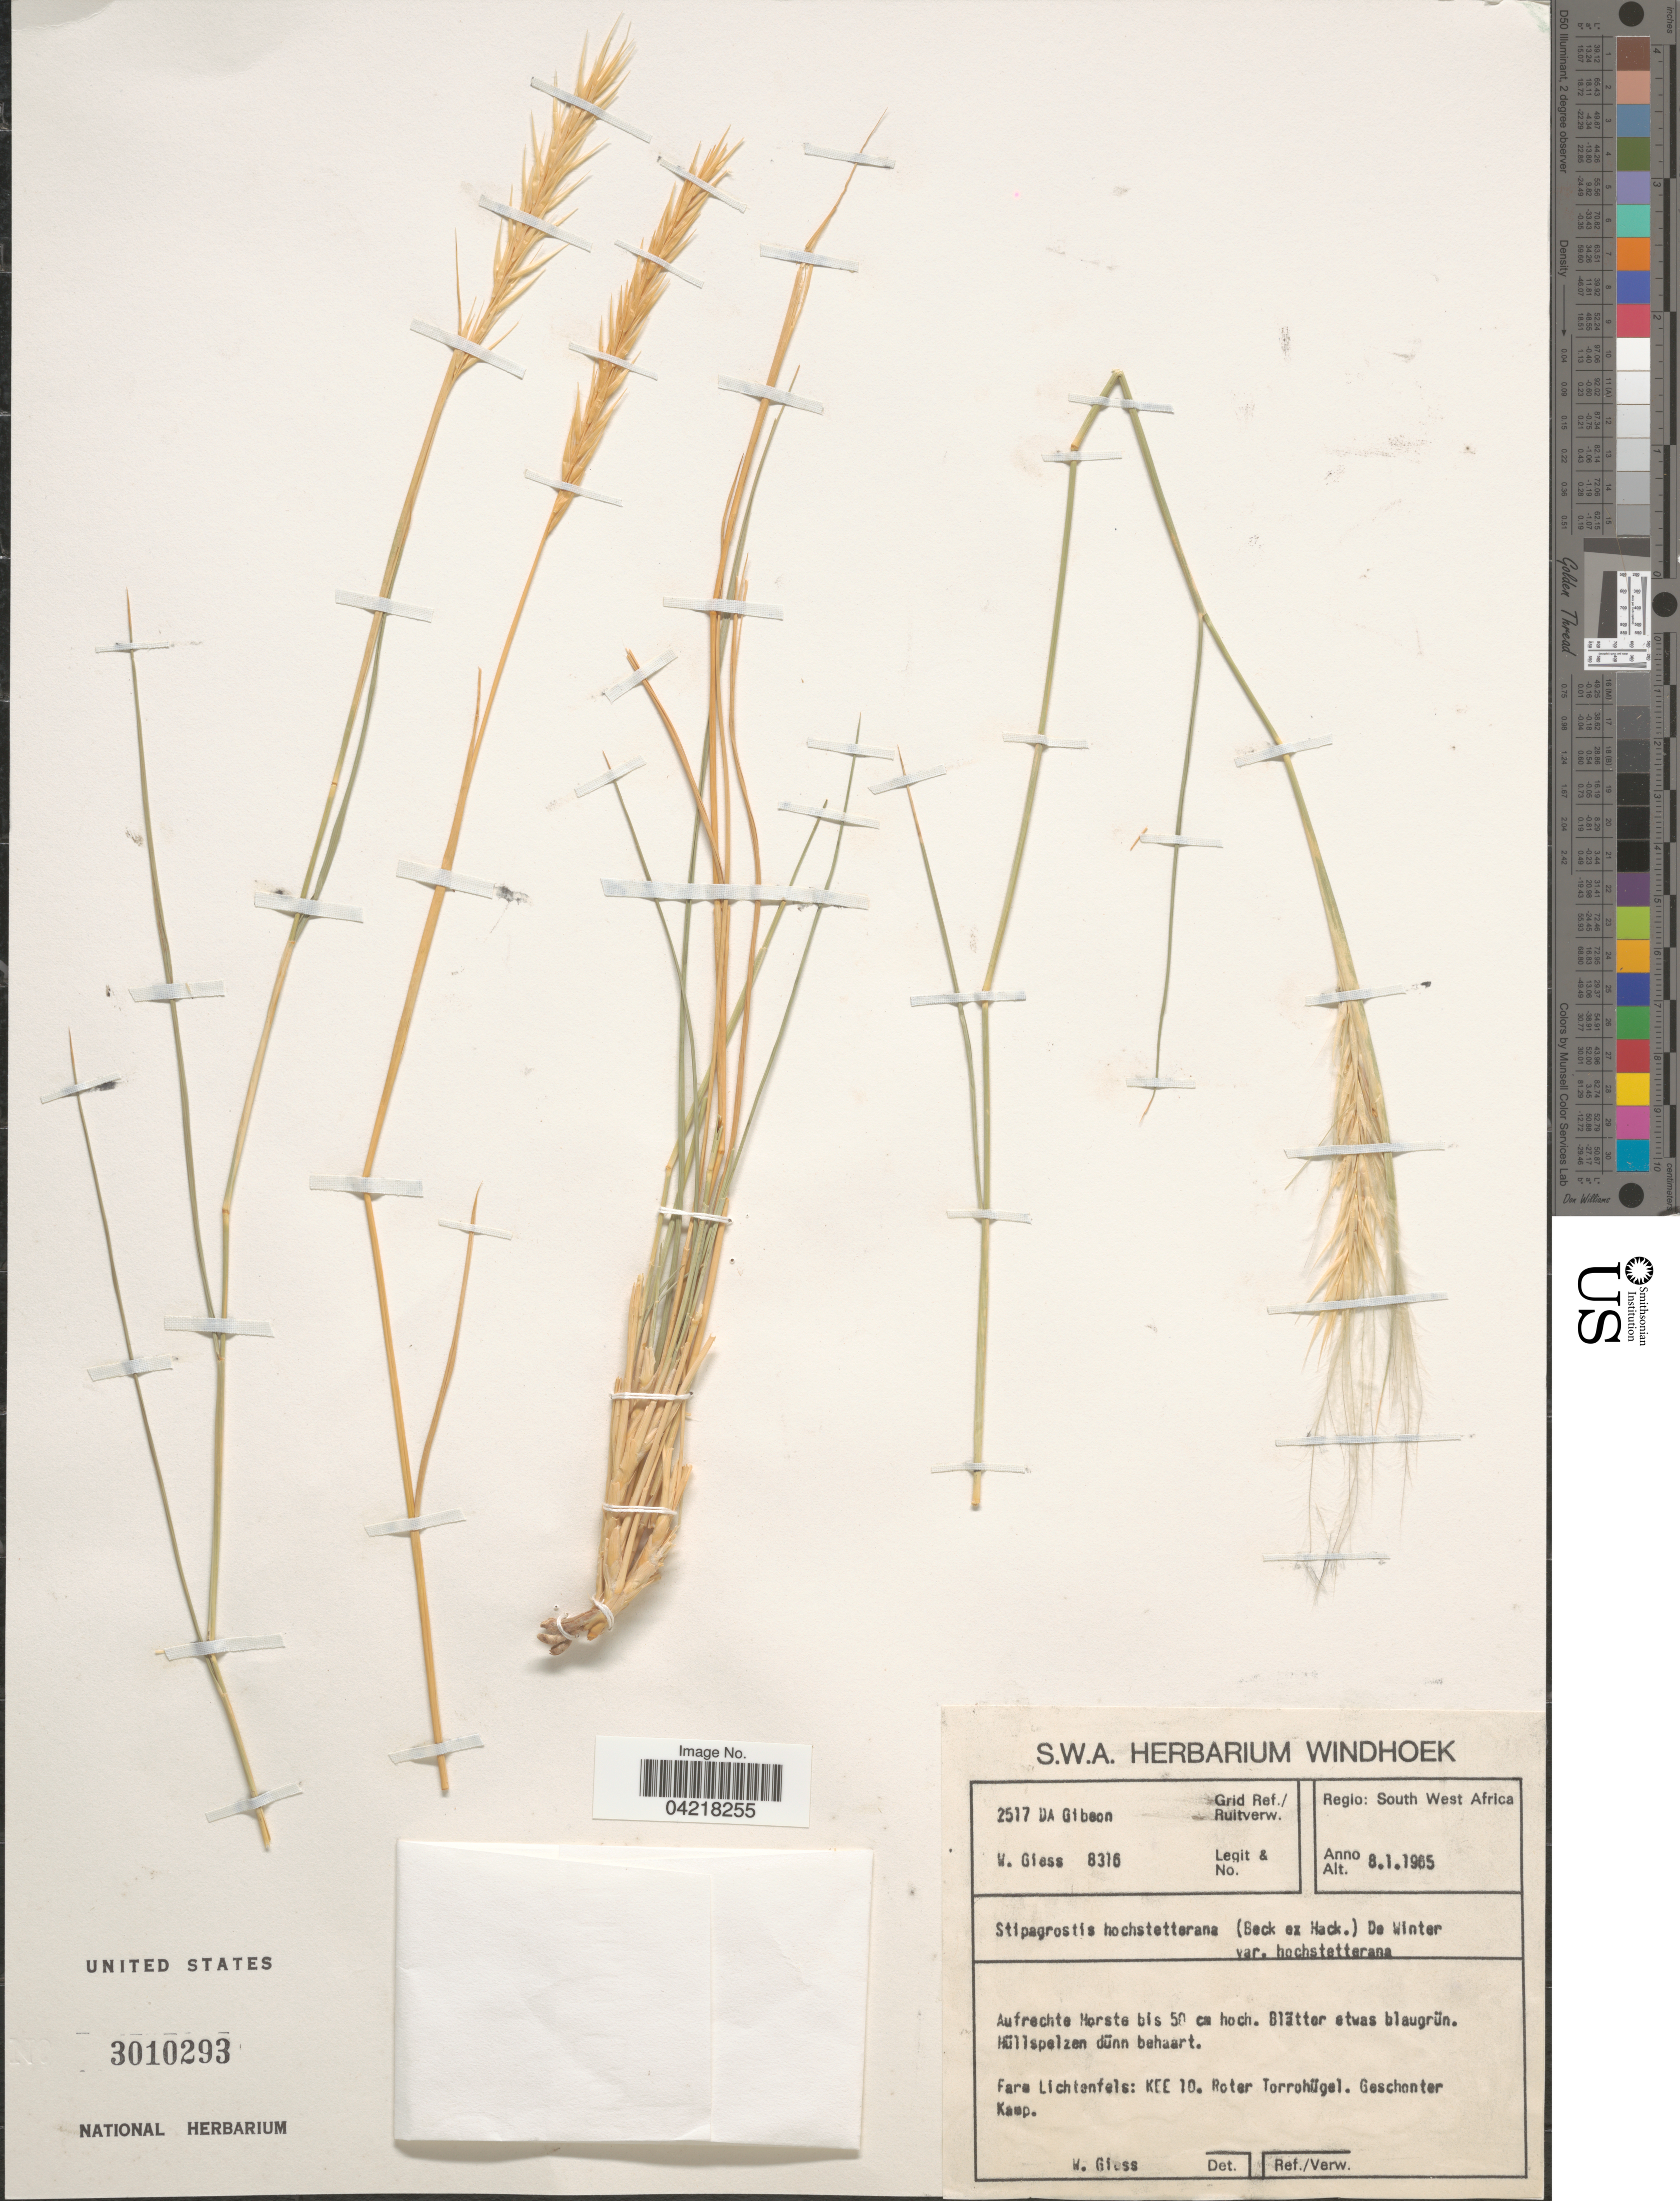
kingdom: Plantae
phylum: Tracheophyta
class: Liliopsida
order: Poales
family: Poaceae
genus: Stipagrostis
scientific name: Stipagrostis hochstetterana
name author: (Beck & Hack.) De Winter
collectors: W. Giess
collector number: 8316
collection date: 1965-01-08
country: Namibia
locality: South West Africa. Aufrechte Horste bis 50 ca hoch. Blätter etwas blaugrün. Hüllspelzen dünn behaart. Fara Lichtenfels: KEE 10. Roter Torrohügel. Geschonter Kaap. 2517DA Gibson Grid Ref./Ruitverw. Regio: South West Africa.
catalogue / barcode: US 3010293